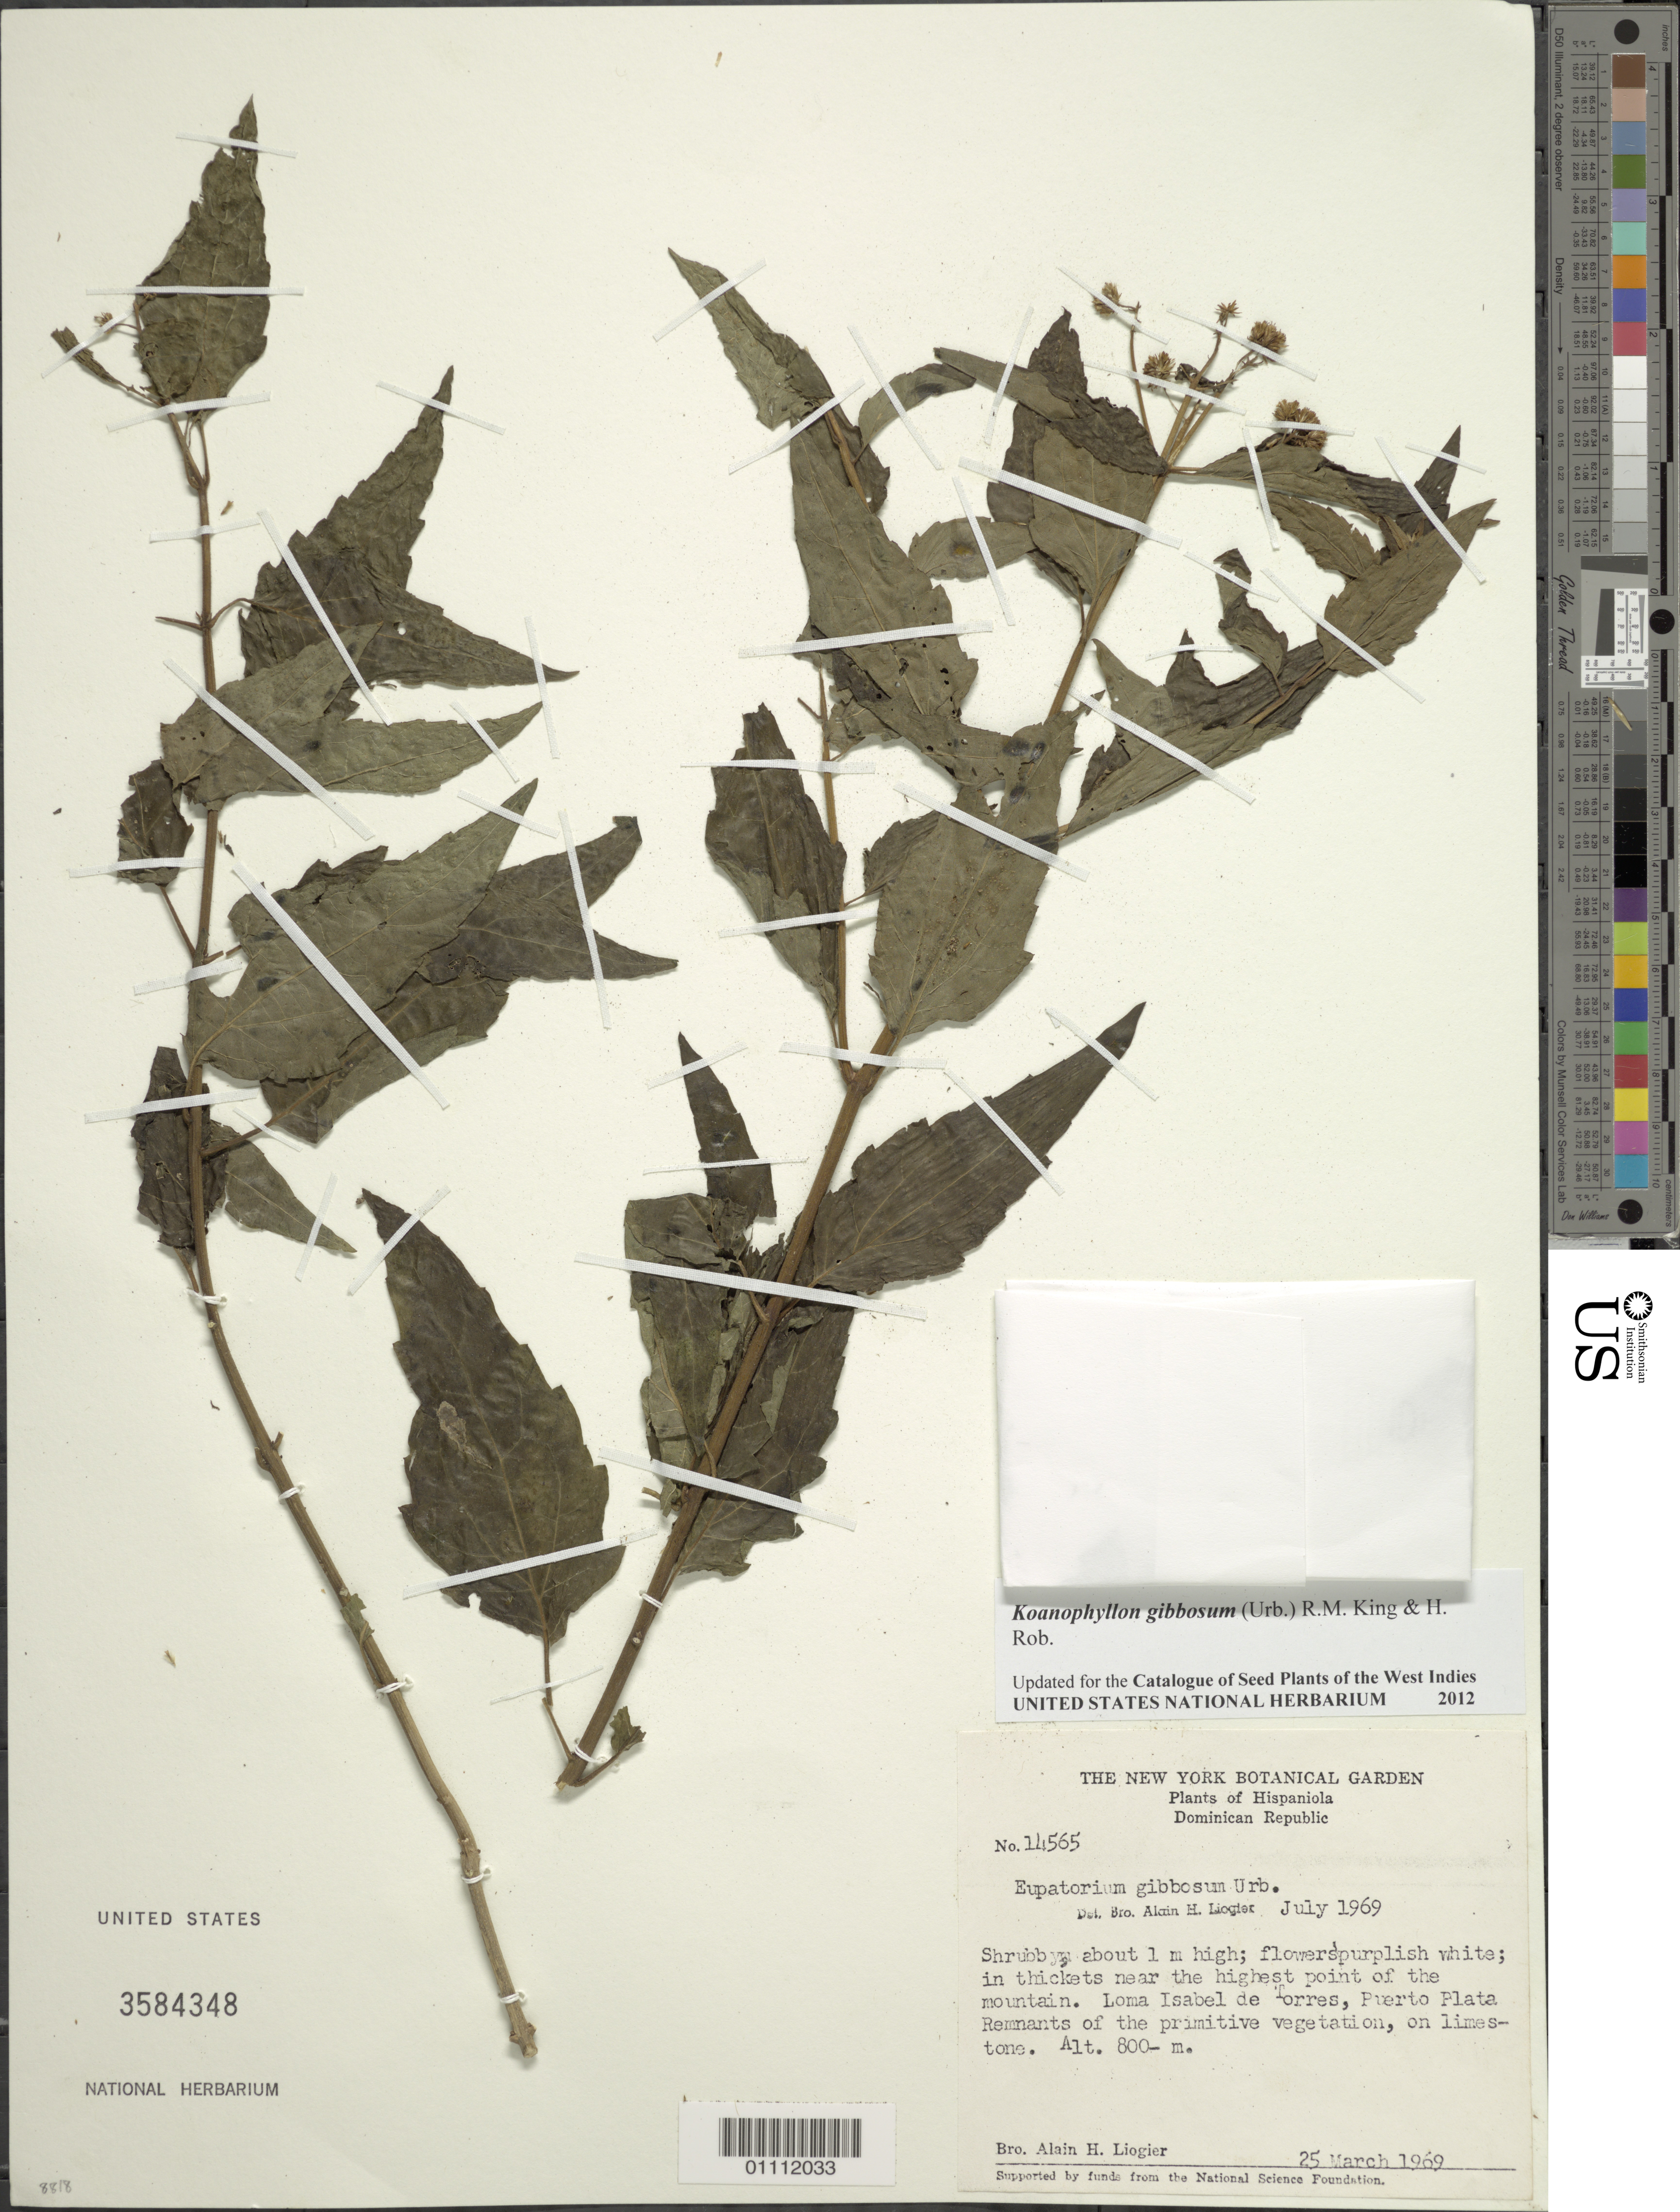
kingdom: Plantae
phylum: Tracheophyta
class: Magnoliopsida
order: Asterales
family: Asteraceae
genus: Koanophyllon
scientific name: Koanophyllon gibbosum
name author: (Urb.) R.M. King & H. Rob.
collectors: A. H. Liogier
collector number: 14565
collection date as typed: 25 Mar 1969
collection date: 1969-03-25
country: Dominican Republic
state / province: Puerto Plata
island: Hispaniola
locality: Loma Isabel de Torres, near La Fortaleza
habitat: Remnants of the primitive vegetation, on limestone; in thickets near the highest point of the mountain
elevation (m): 800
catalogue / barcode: US 3584348